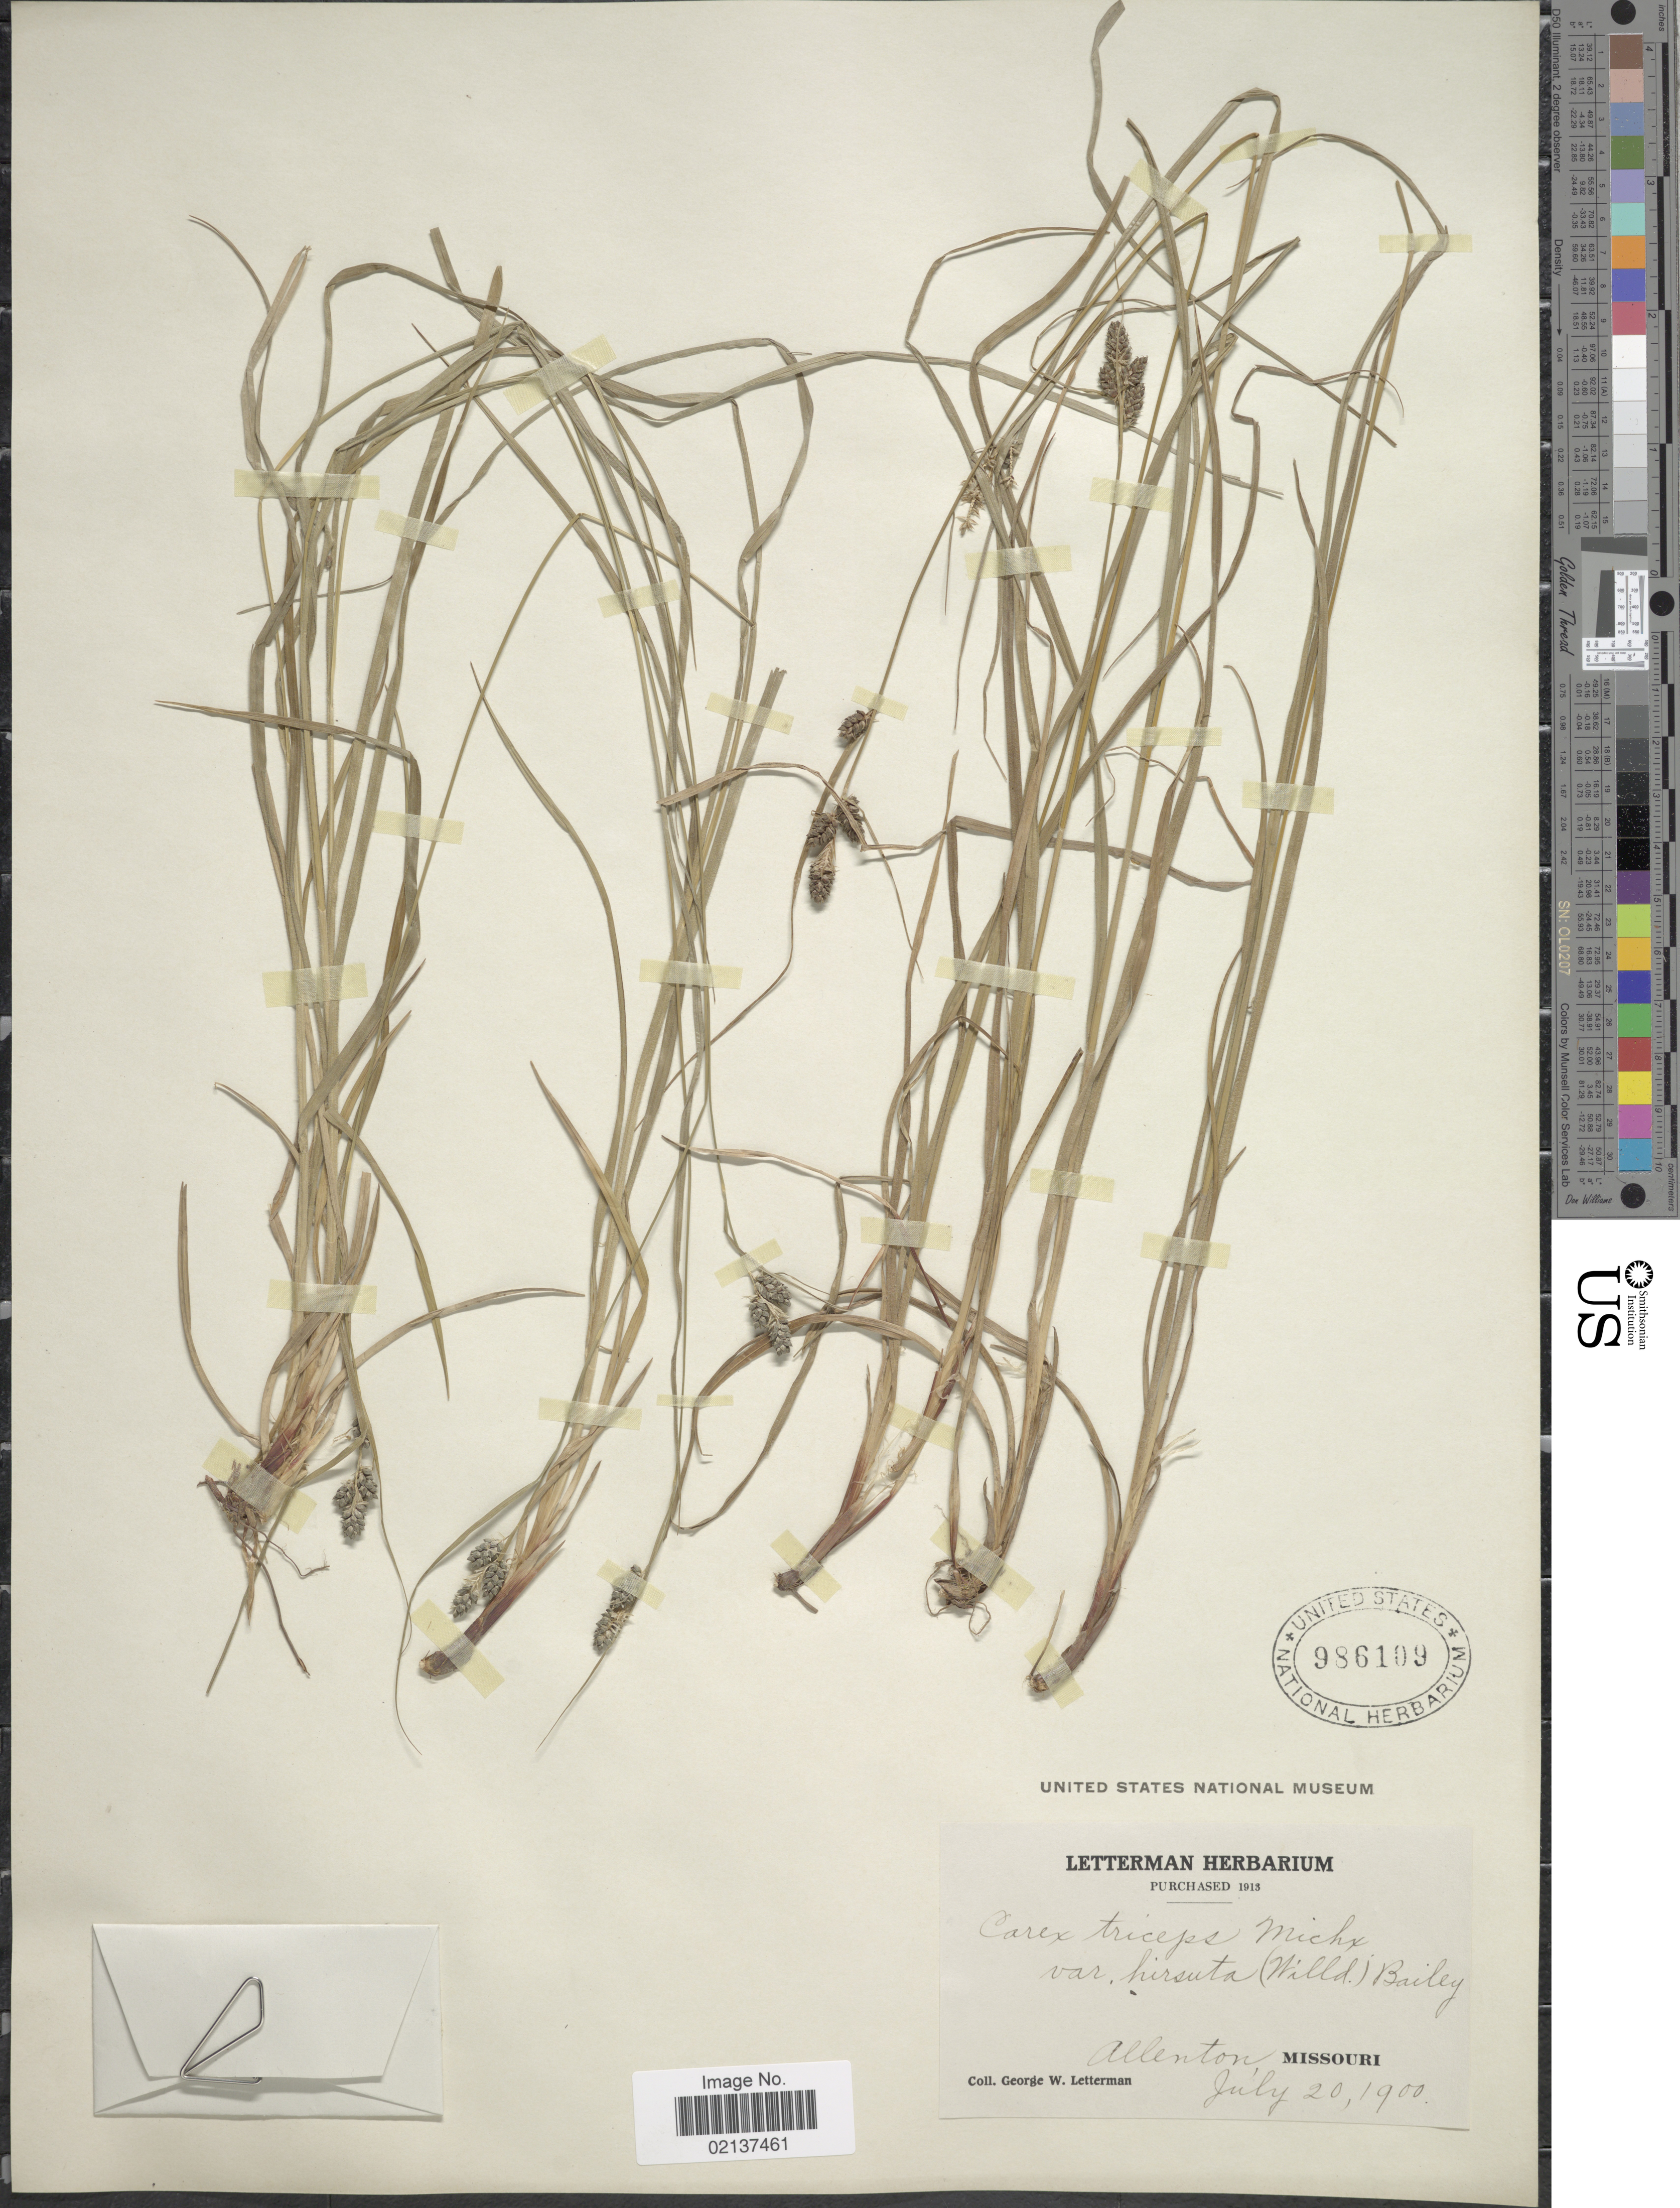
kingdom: Plantae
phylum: Tracheophyta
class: Liliopsida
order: Poales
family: Cyperaceae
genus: Carex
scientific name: Carex hirsutella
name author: Mack.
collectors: G. W. Letterman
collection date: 1900-07-20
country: United States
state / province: Missouri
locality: Allenton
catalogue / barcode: US 986109